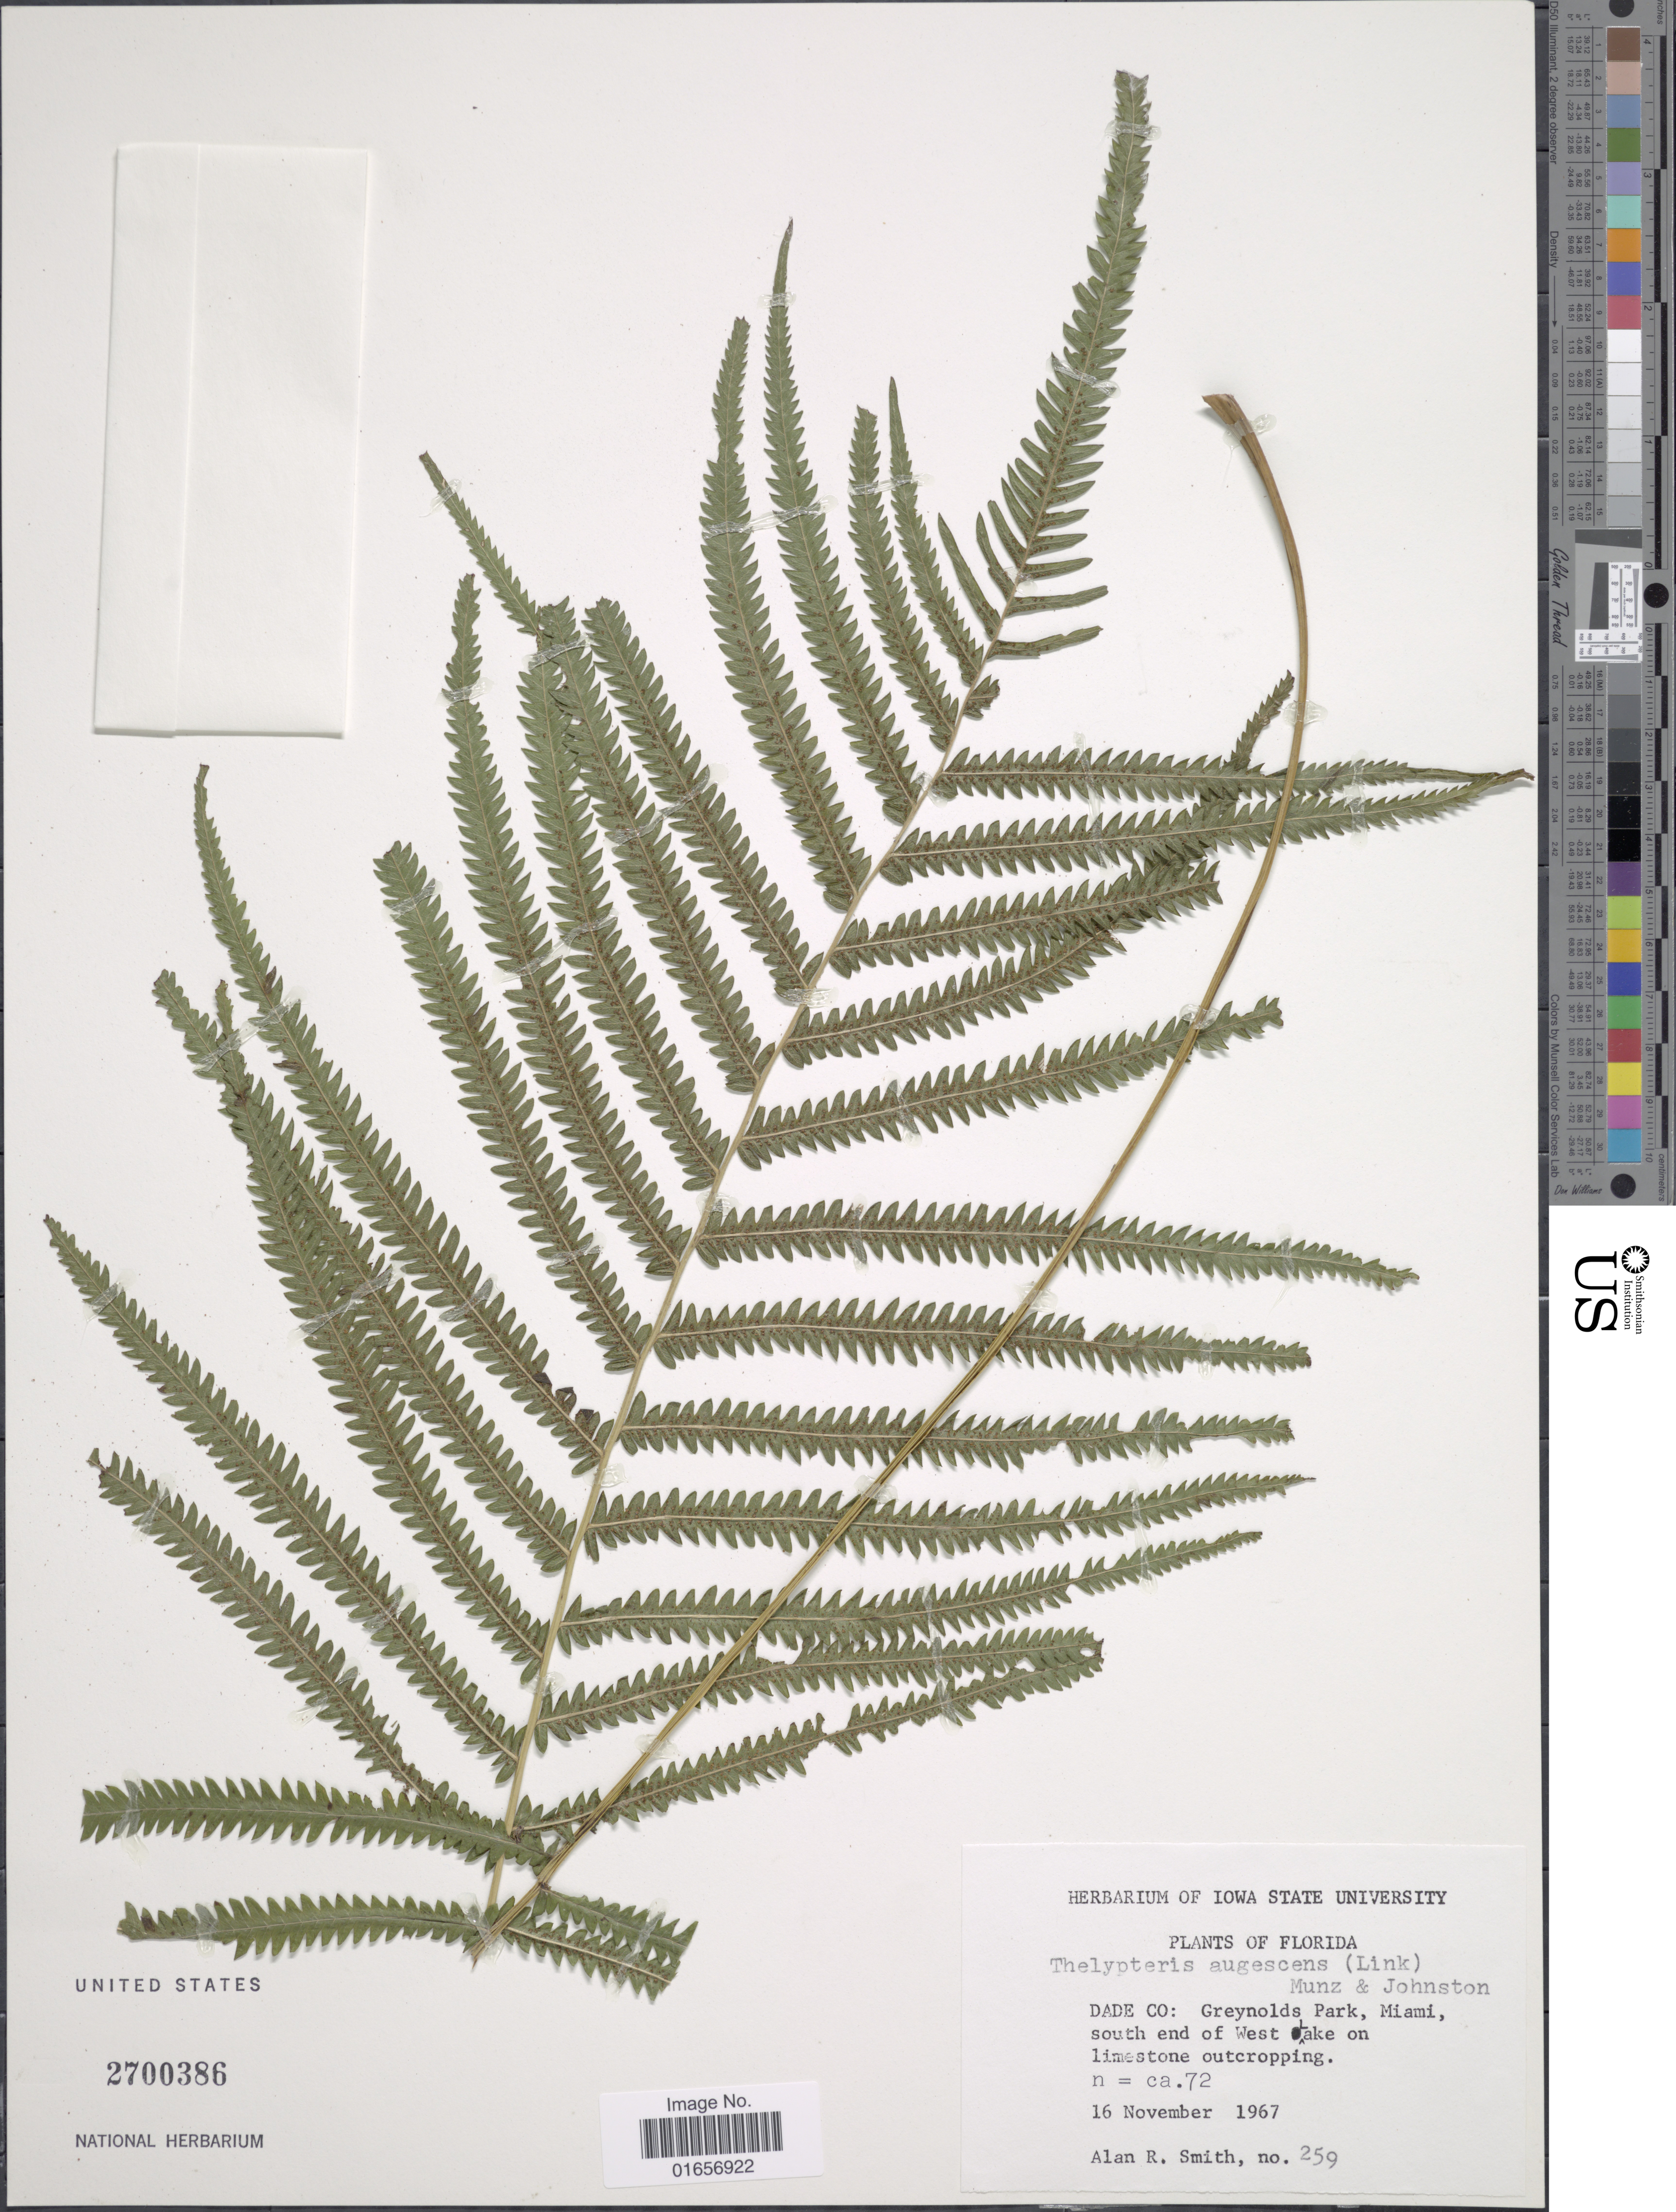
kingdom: Plantae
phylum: Tracheophyta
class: Polypodiopsida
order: Polypodiales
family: Thelypteridaceae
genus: Christella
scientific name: Christella augescens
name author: (Link) Pic. Serm.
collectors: A. R. Smith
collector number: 259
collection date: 1967-11-16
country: United States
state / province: Florida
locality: Dade Co: Greynolds Park, Miami, south end of West Lake on limestone outcropping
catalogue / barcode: US 2700386